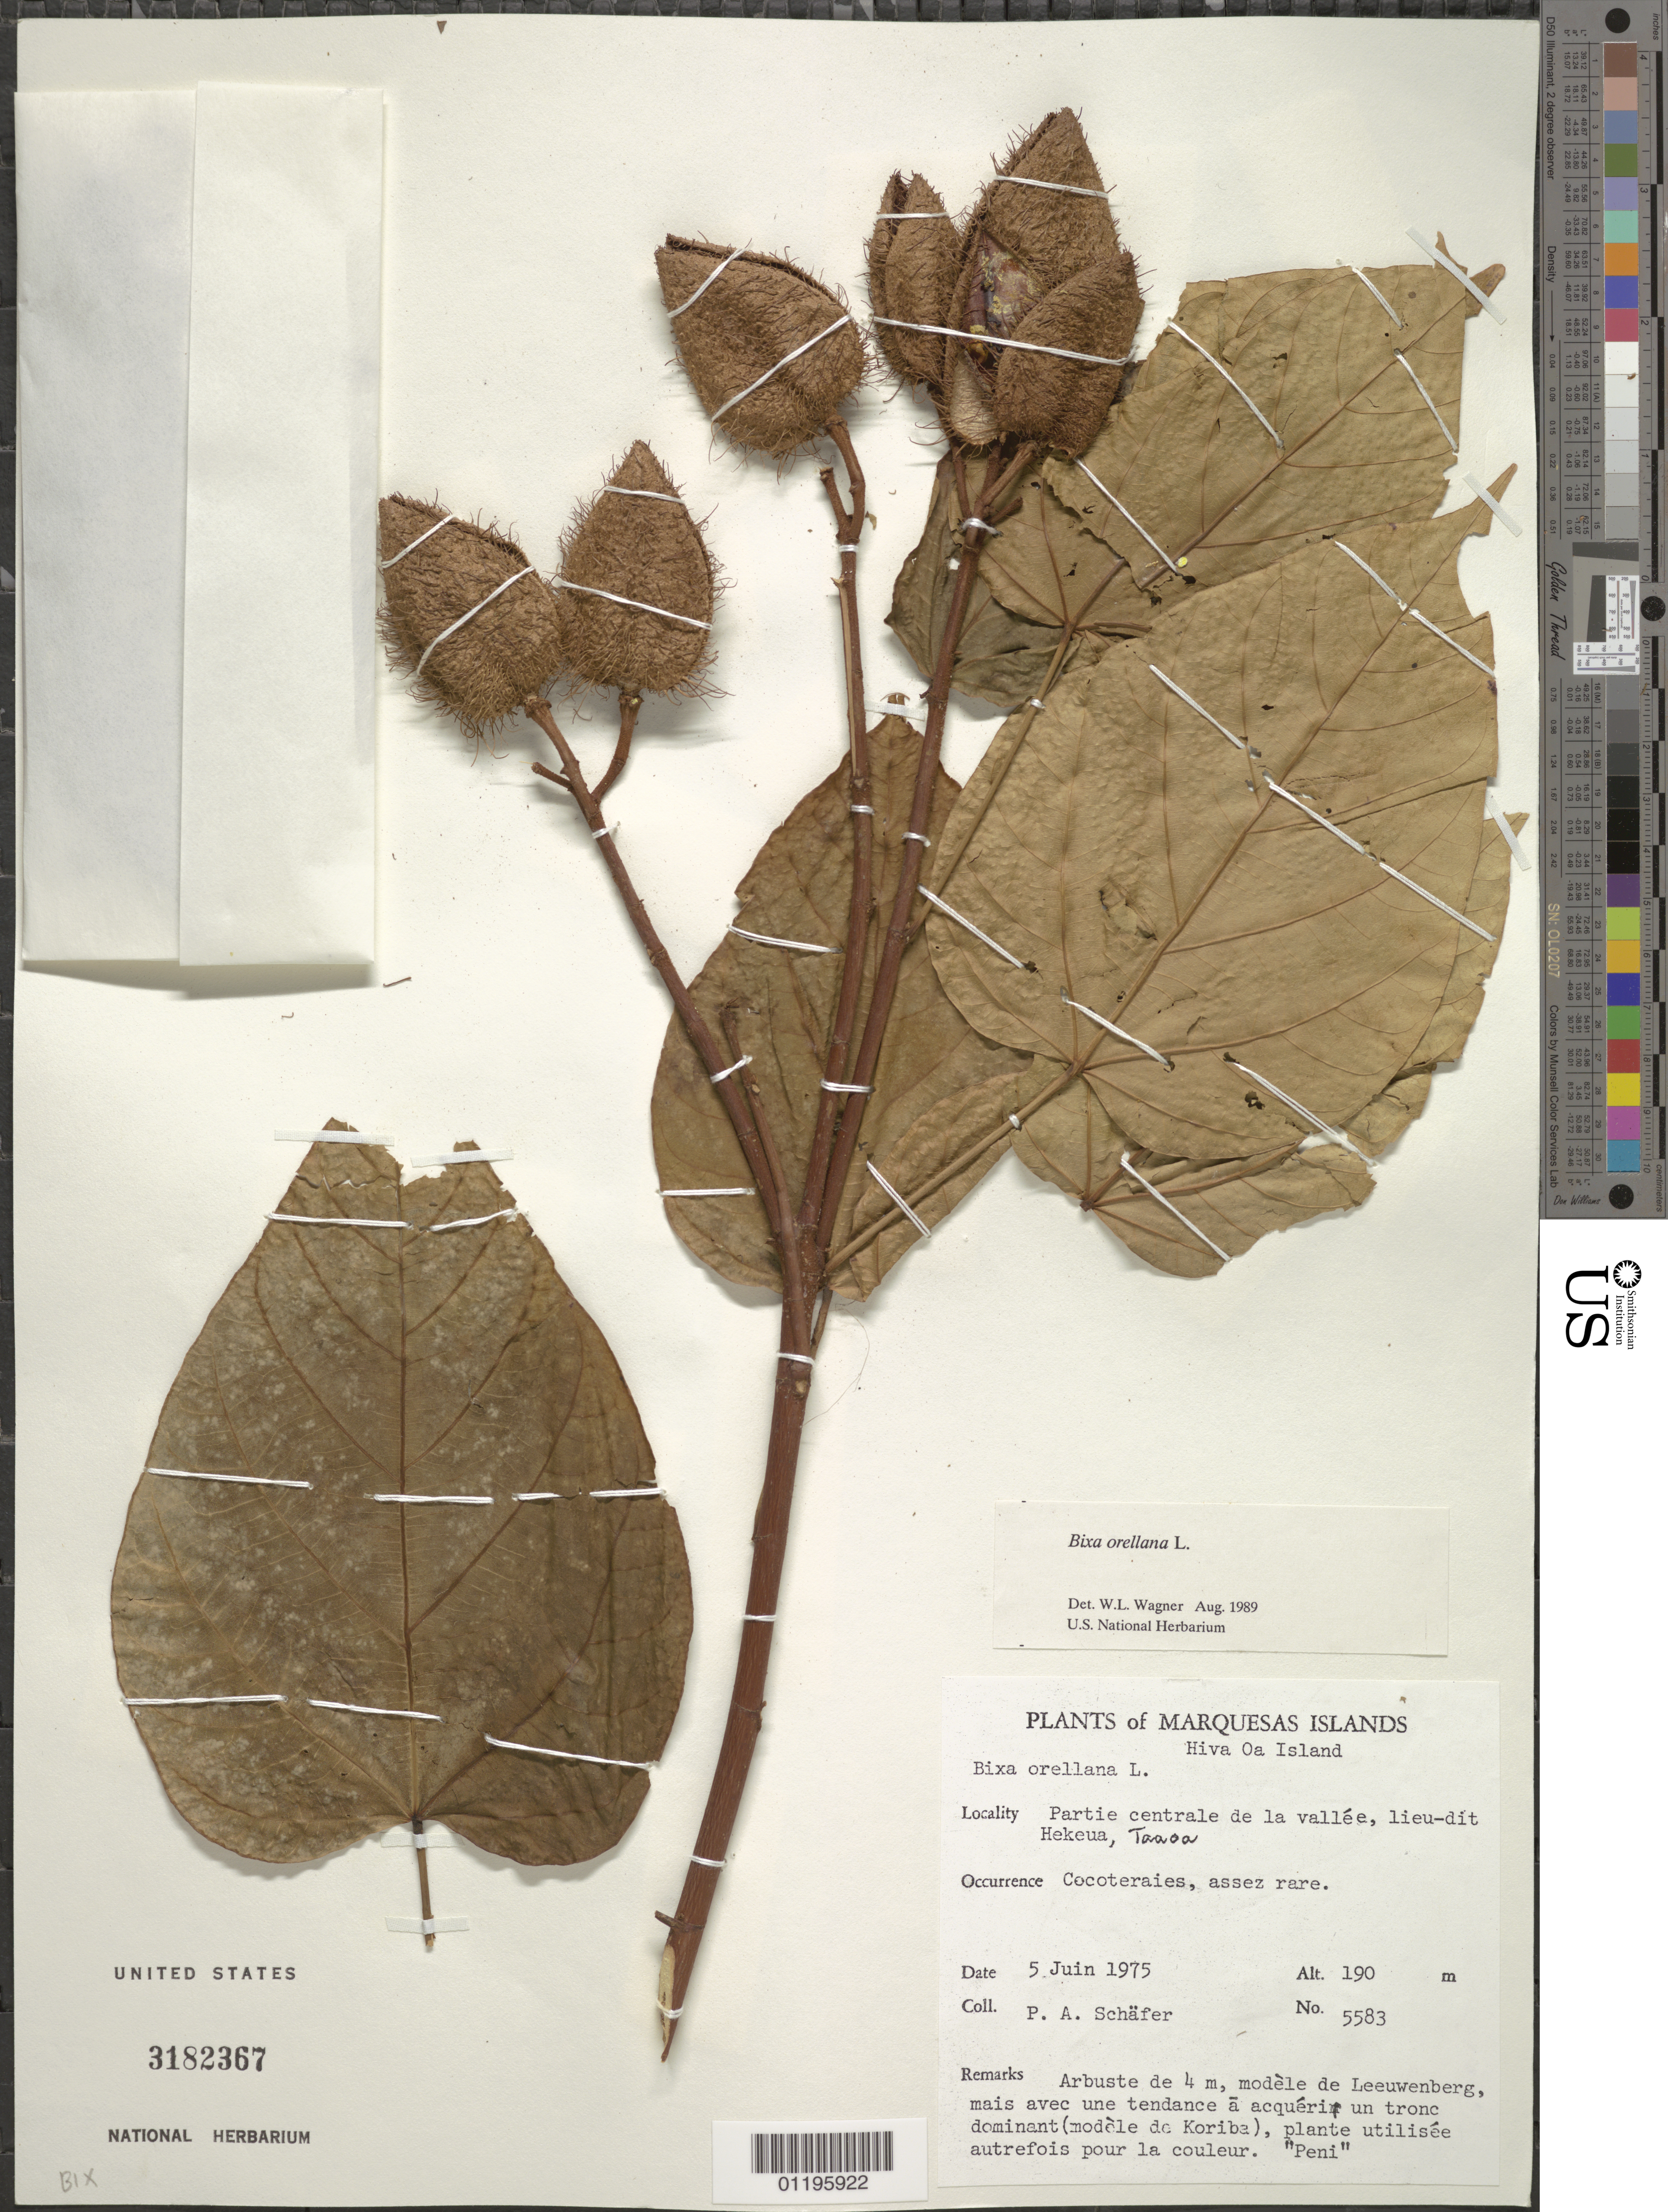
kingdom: Plantae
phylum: Tracheophyta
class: Magnoliopsida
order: Malvales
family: Bixaceae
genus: Bixa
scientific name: Bixa orellana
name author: L.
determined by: Wagner, W. L., (BOT), Smithsonian Institution - National Museum of Natural History (UNITED STATES)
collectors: P. A. Schäfer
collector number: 5583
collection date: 1975-06-05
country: French Polynesia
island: Hiva Oa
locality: Partie centrale de vallée, lieu-dit Hekeua, Taaoa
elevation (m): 190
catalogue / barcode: US 3182367